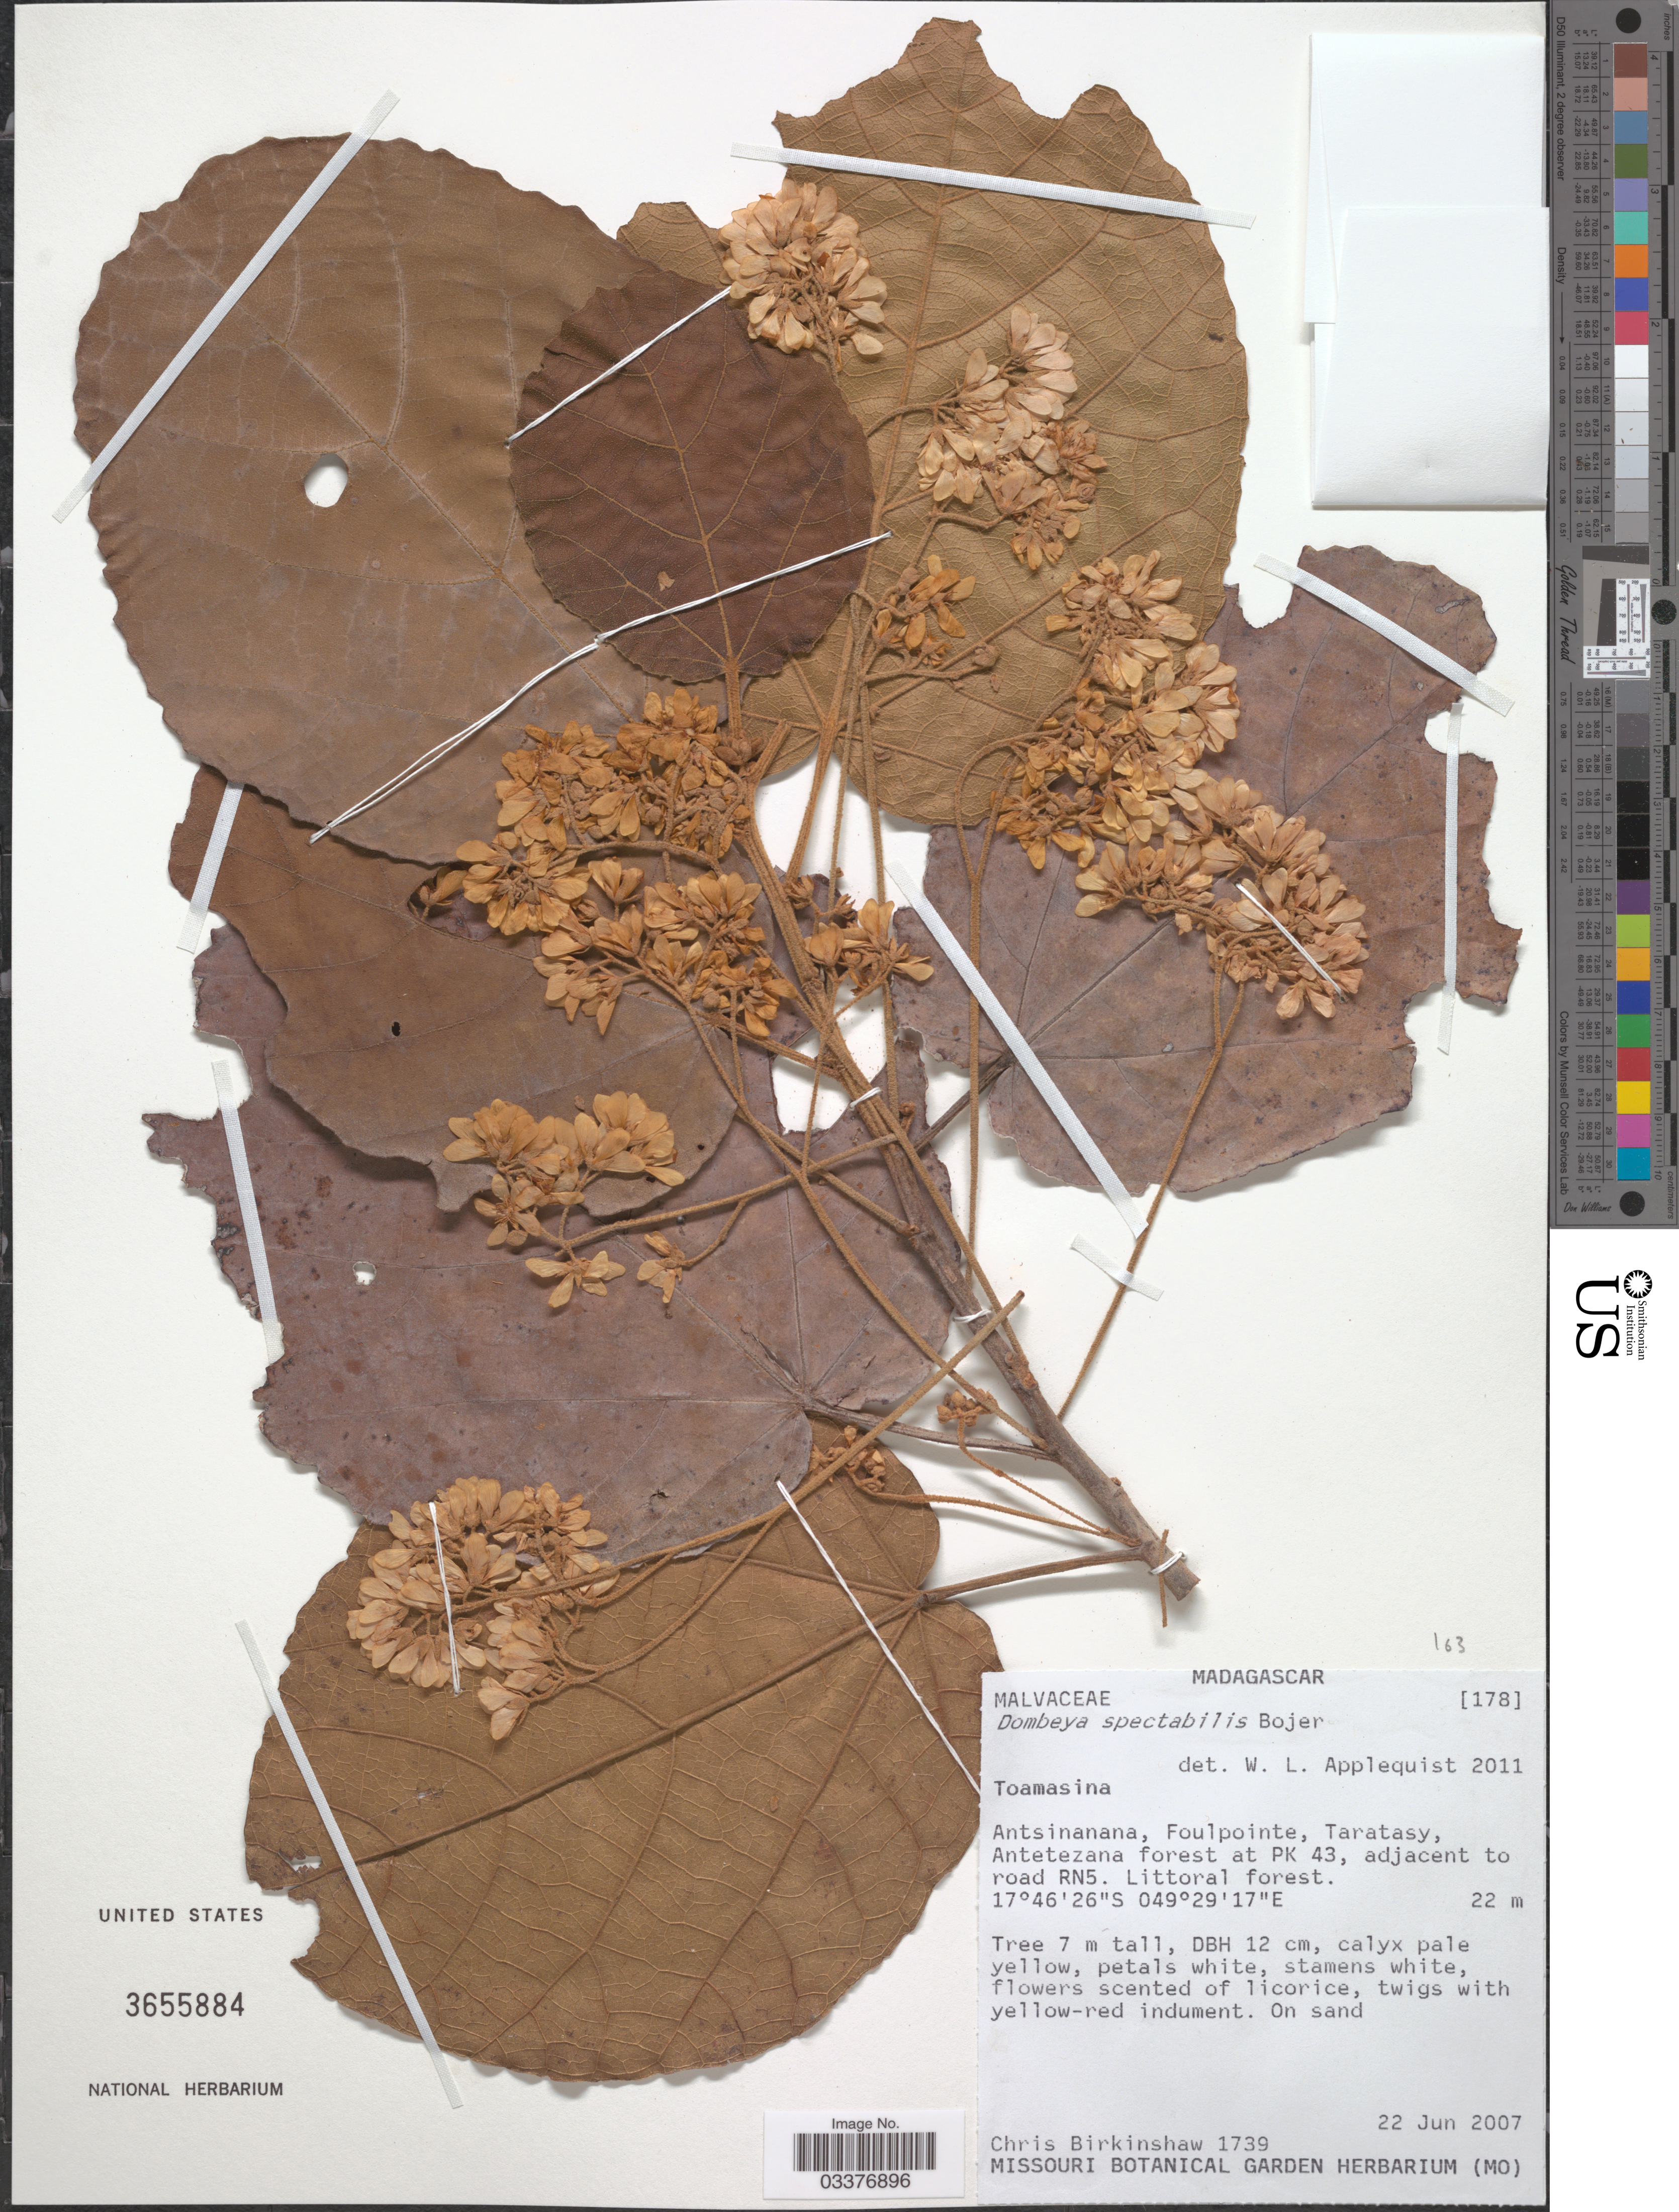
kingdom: Plantae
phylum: Tracheophyta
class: Magnoliopsida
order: Malvales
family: Malvaceae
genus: Dombeya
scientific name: Dombeya spectabilis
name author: Bojer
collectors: C. R. Birkinshaw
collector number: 1739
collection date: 2007-06-22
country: Madagascar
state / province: Atsinanana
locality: Antsinanana, Foulpointe, Taratasy, Antetezana forest at PK 43, adjacent to road RN5.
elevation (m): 22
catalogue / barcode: US 3655884